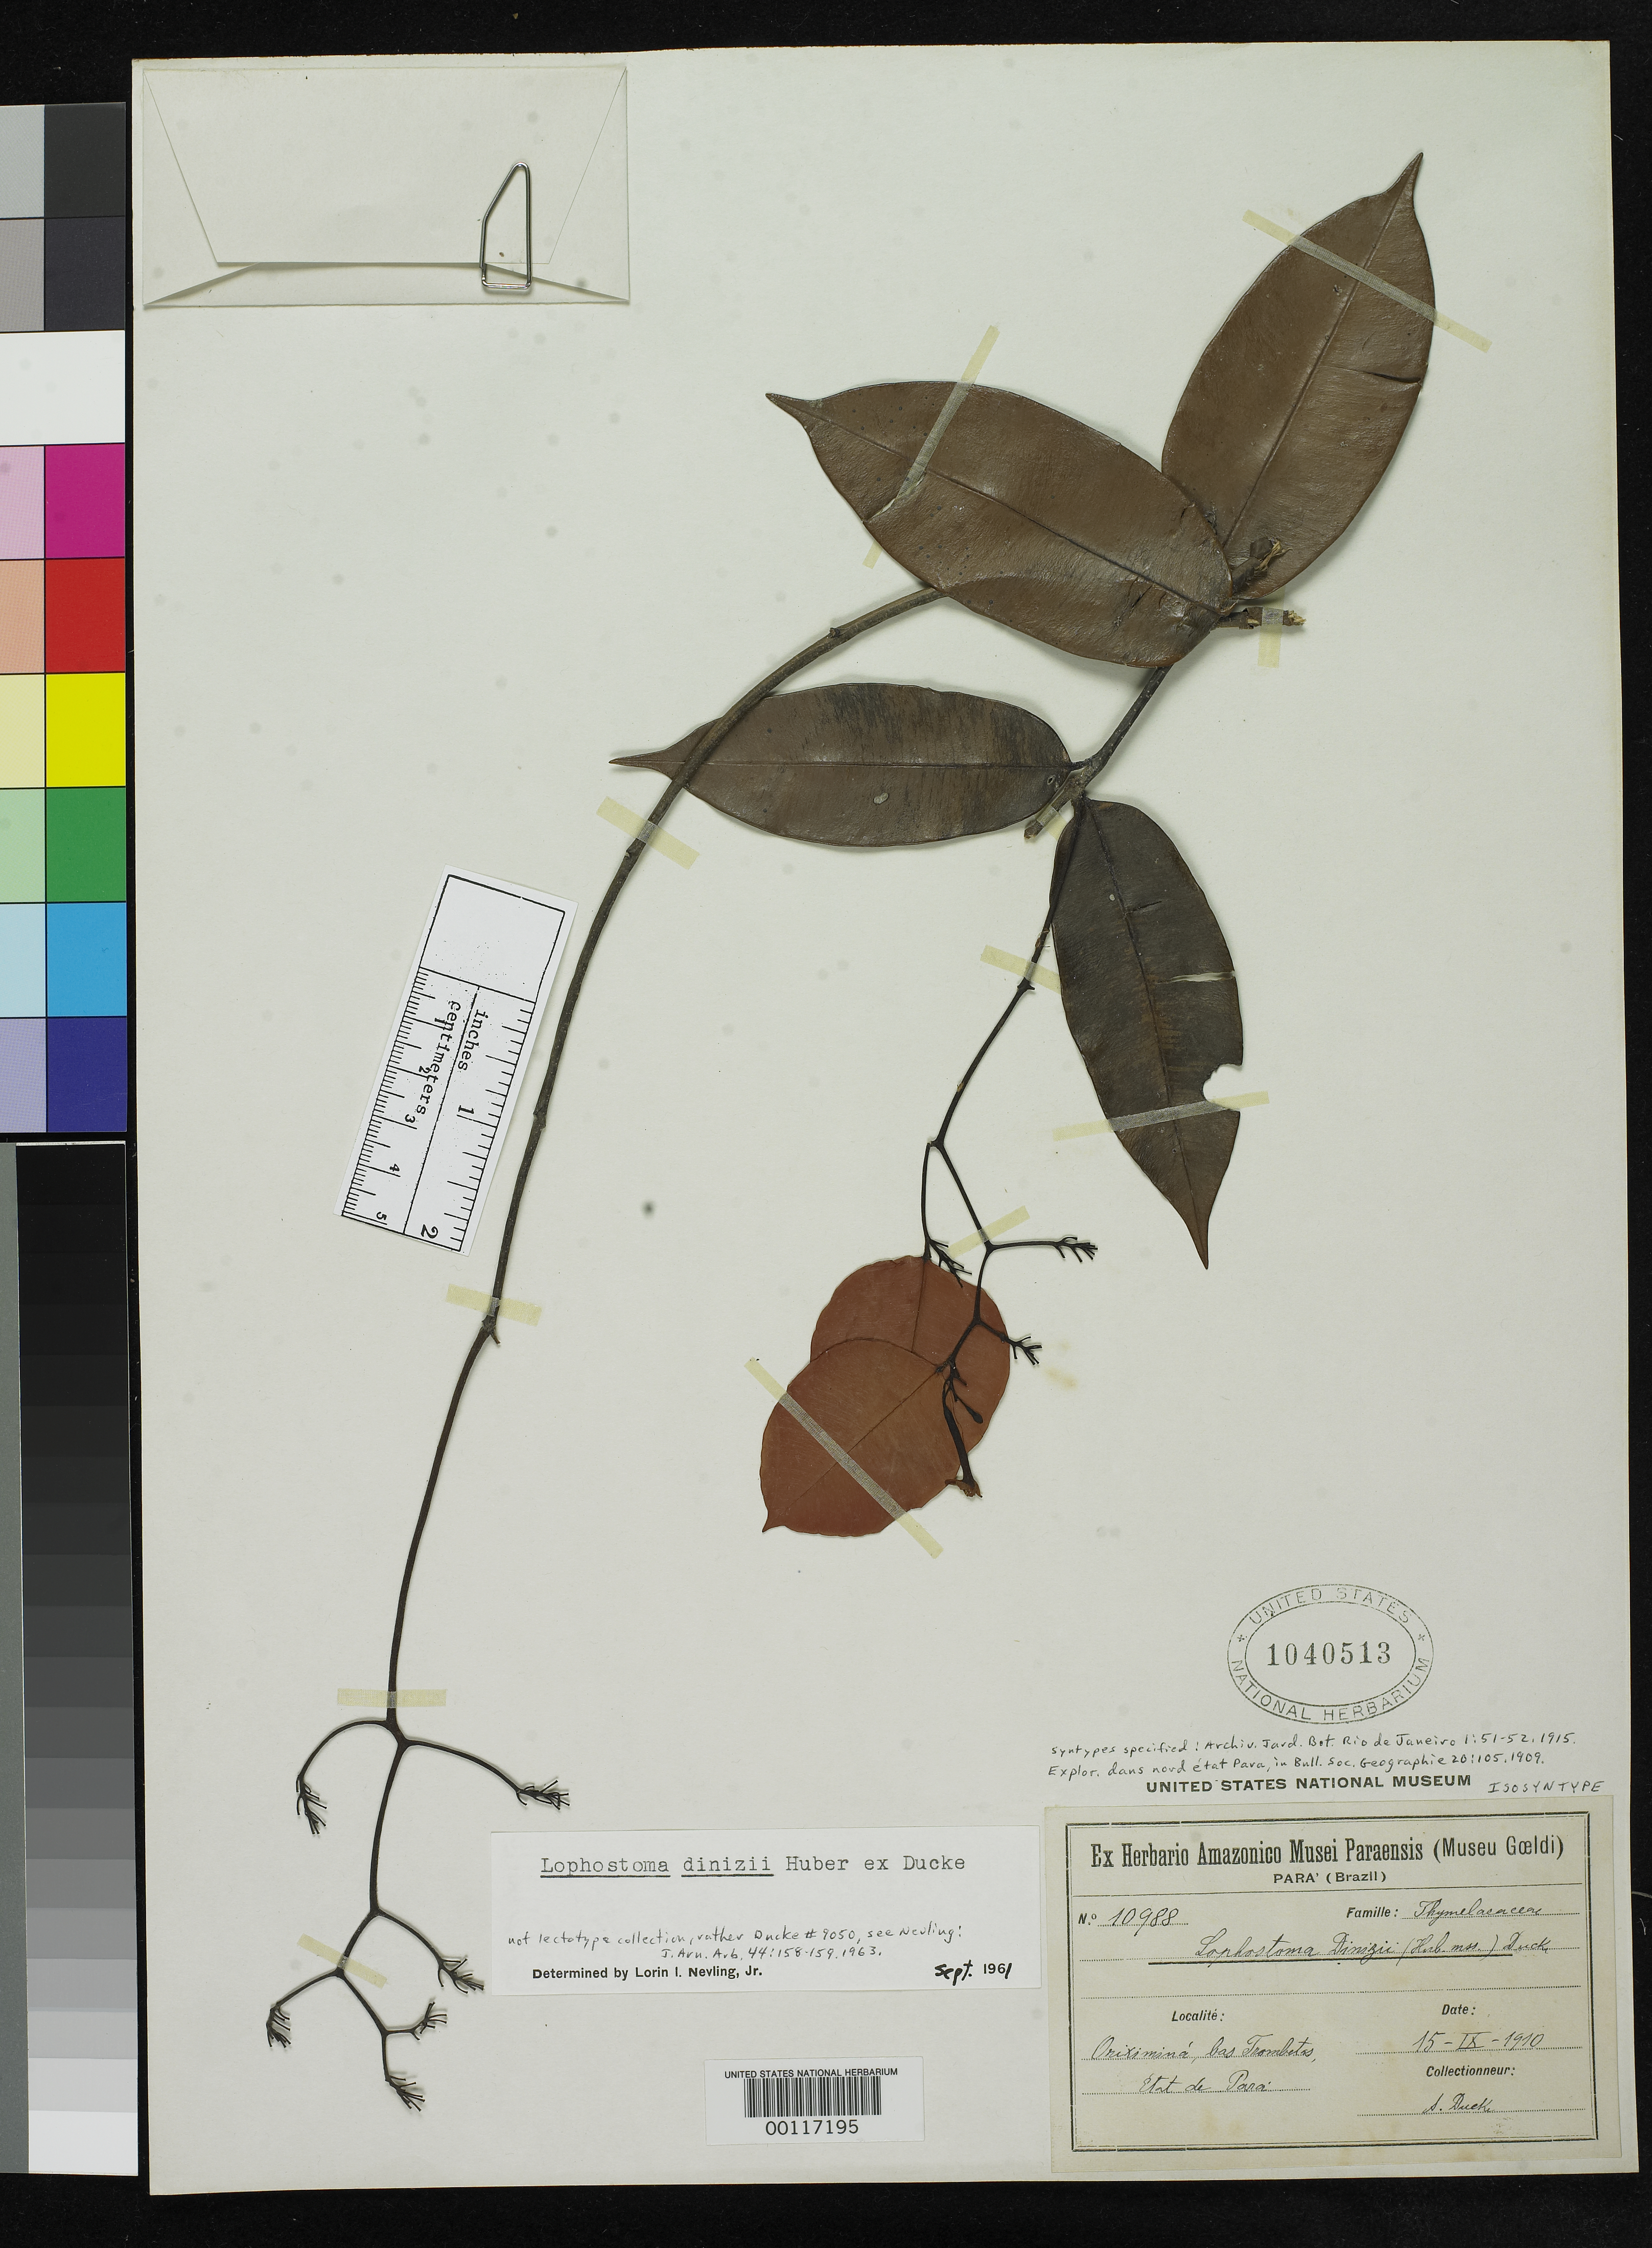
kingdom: Plantae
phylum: Tracheophyta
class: Magnoliopsida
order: Malvales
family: Thymelaeaceae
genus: Lophostoma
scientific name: Lophostoma dinizii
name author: Huber ex Ducke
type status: Isosyntype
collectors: A. Ducke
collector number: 10988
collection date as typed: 15 Sep 1910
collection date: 1910-09-15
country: Brazil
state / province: Minas Gerais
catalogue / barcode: US 1040513